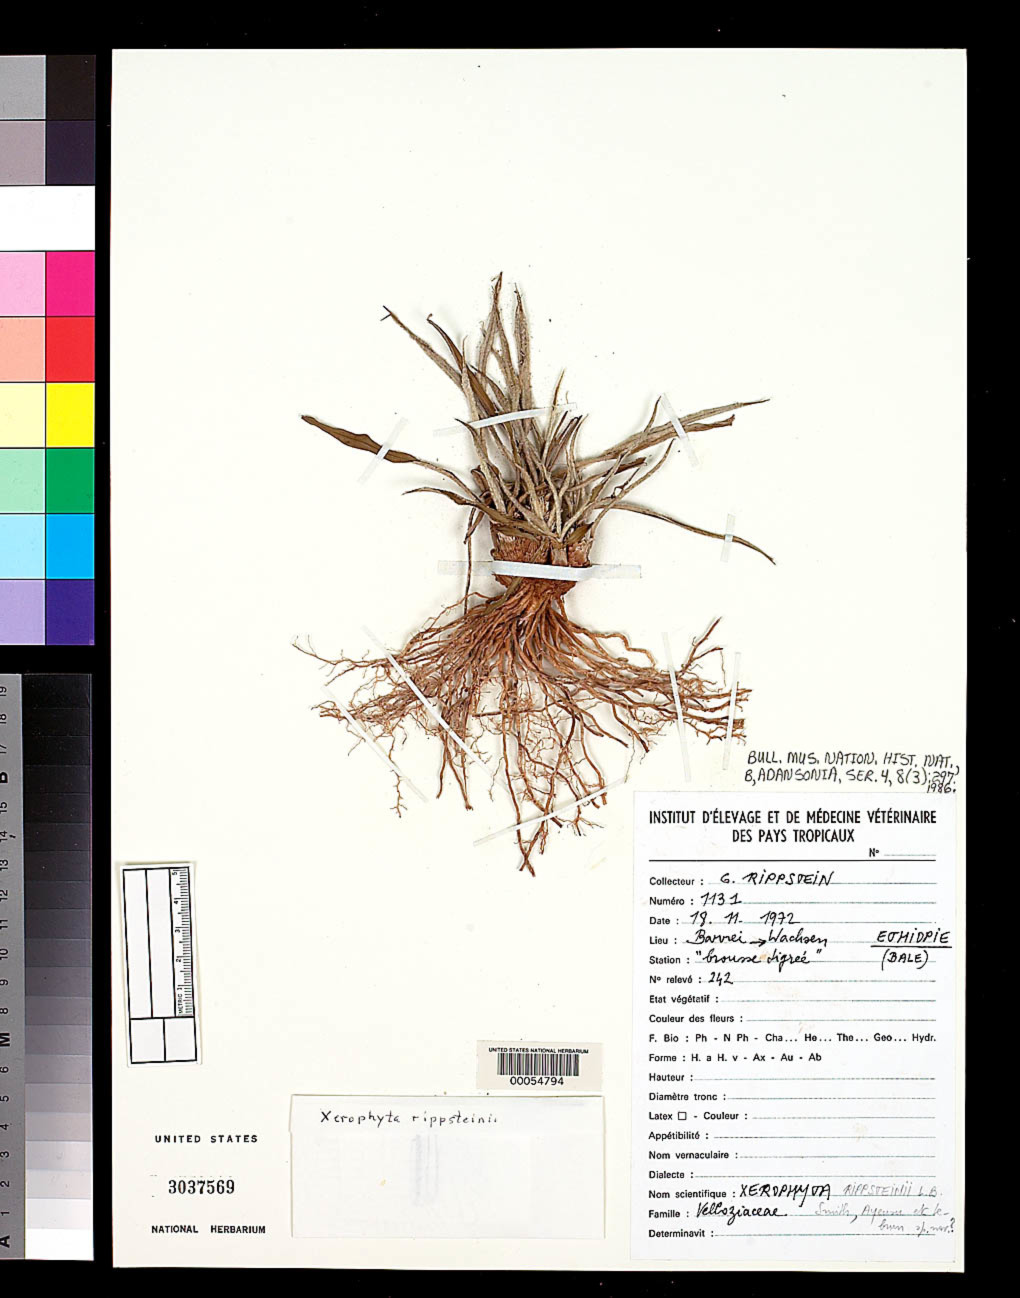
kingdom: Plantae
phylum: Tracheophyta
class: Liliopsida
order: Pandanales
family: Velloziaceae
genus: Xerophyta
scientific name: Xerophyta rippsteinii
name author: L.B. Sm. et al.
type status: Holotype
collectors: G. Rippstein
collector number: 1131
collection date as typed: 18 Nov 1972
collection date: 1972-11-18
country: Ethiopia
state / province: Oromiya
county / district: Bale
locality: Barvei, 6 km W of Wachsen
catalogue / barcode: US 3037569